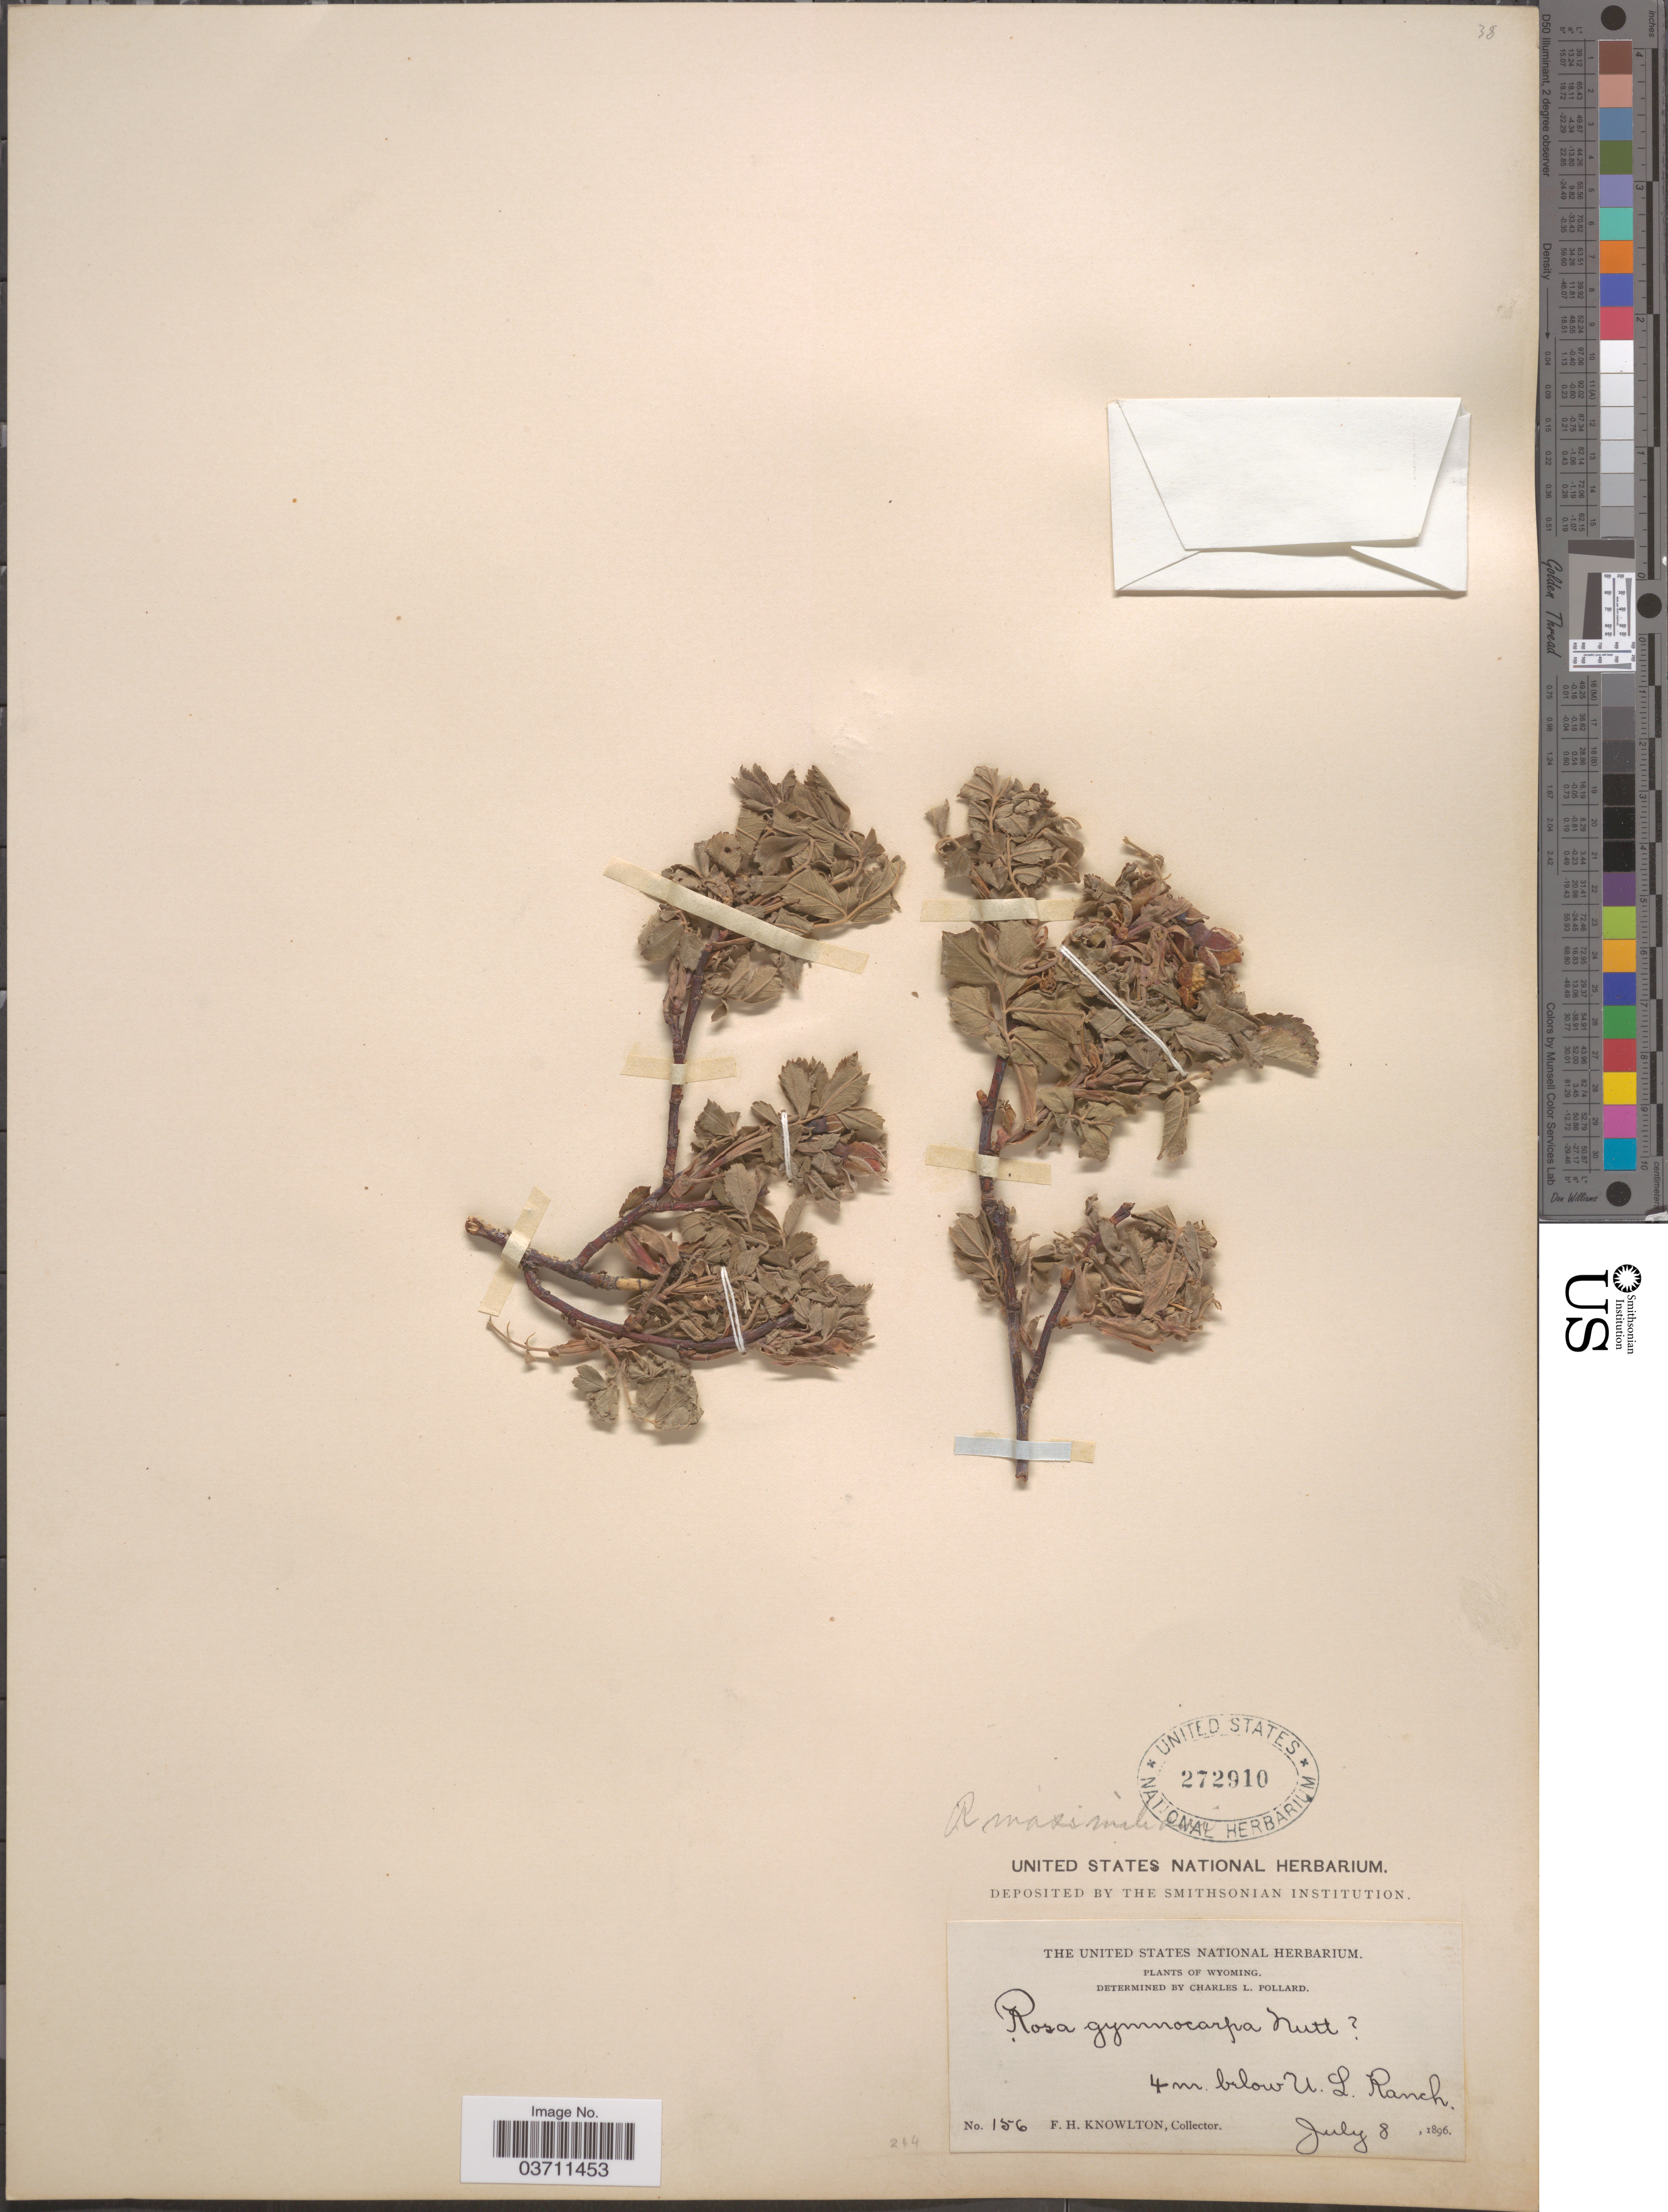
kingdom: Plantae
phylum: Tracheophyta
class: Magnoliopsida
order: Rosales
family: Rosaceae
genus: Rosa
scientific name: Rosa maximiliani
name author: Nees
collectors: F. H. Knowlton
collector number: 156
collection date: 1896-07-08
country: United States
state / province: Wyoming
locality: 4 m. below U. L. Ranch.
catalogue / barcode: US 272910